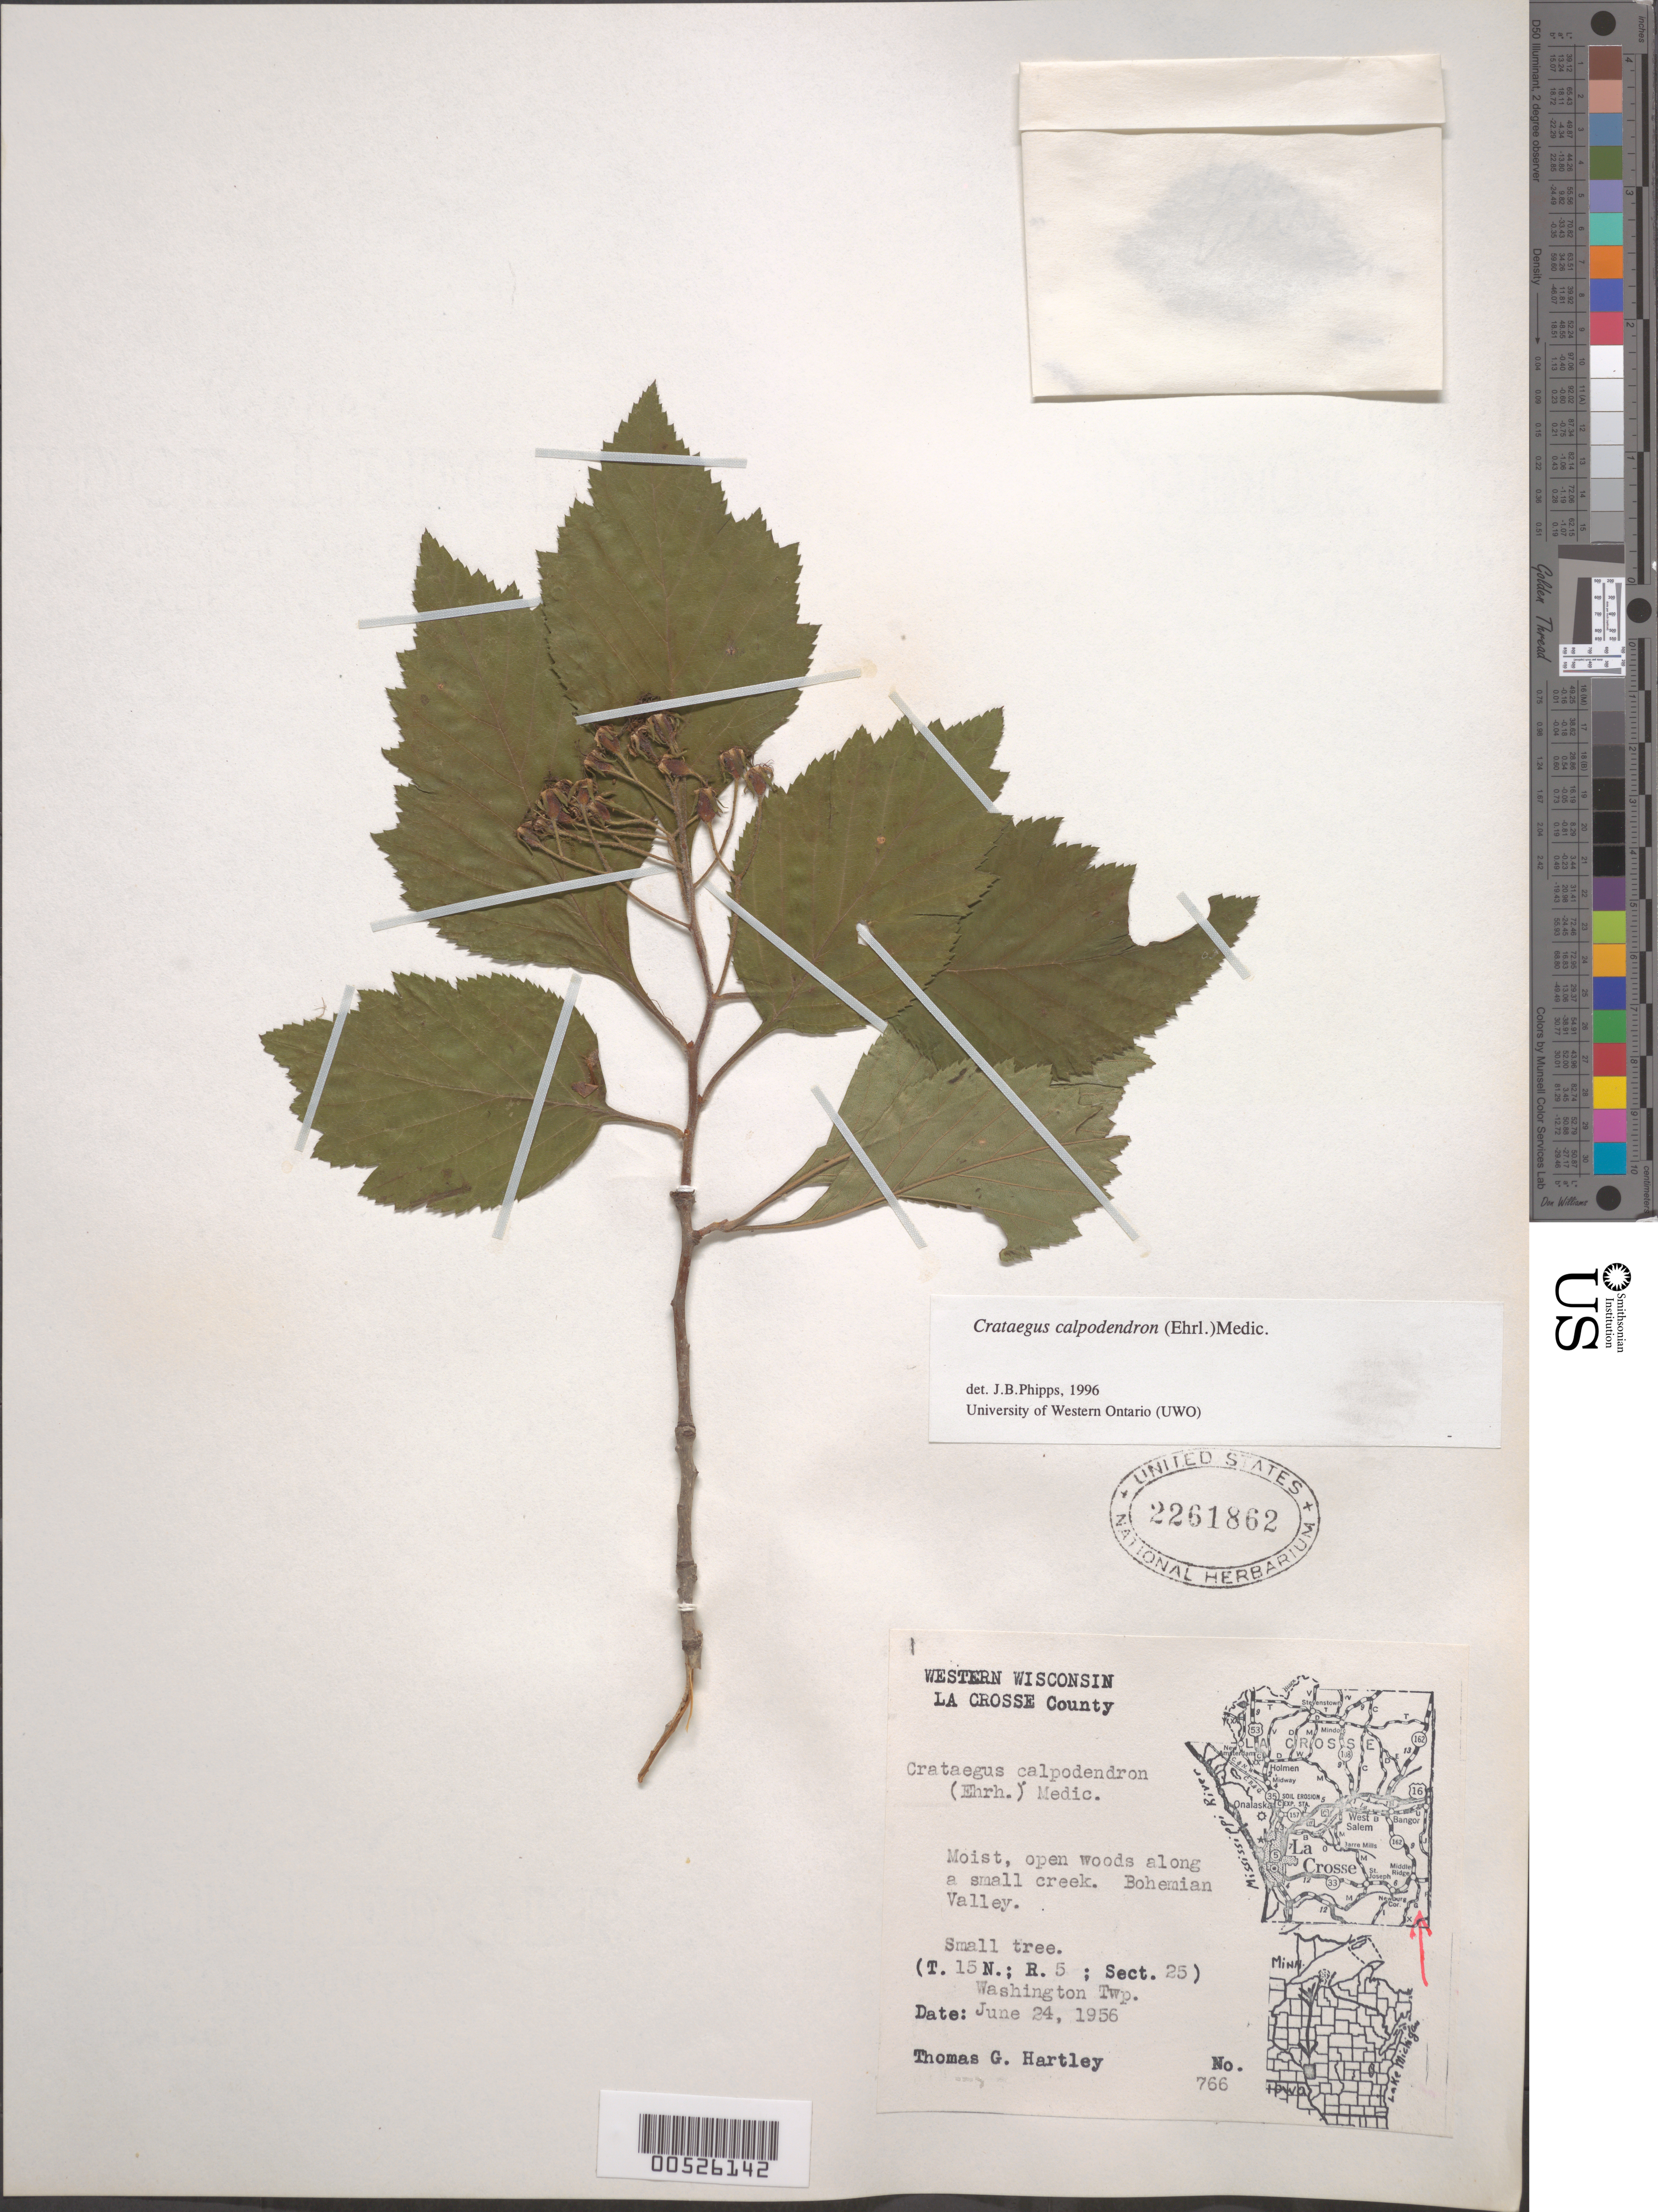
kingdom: Plantae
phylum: Tracheophyta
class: Magnoliopsida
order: Rosales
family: Rosaceae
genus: Crataegus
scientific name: Crataegus calpodendron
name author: (Ehrh.) Medik.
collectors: T. G. Hartley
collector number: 766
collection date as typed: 24 Jun 1956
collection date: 1956-06-24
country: United States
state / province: Wisconsin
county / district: La Crosse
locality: Bohemian Valley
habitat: Moist open woods along a small creek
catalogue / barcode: US 2261862